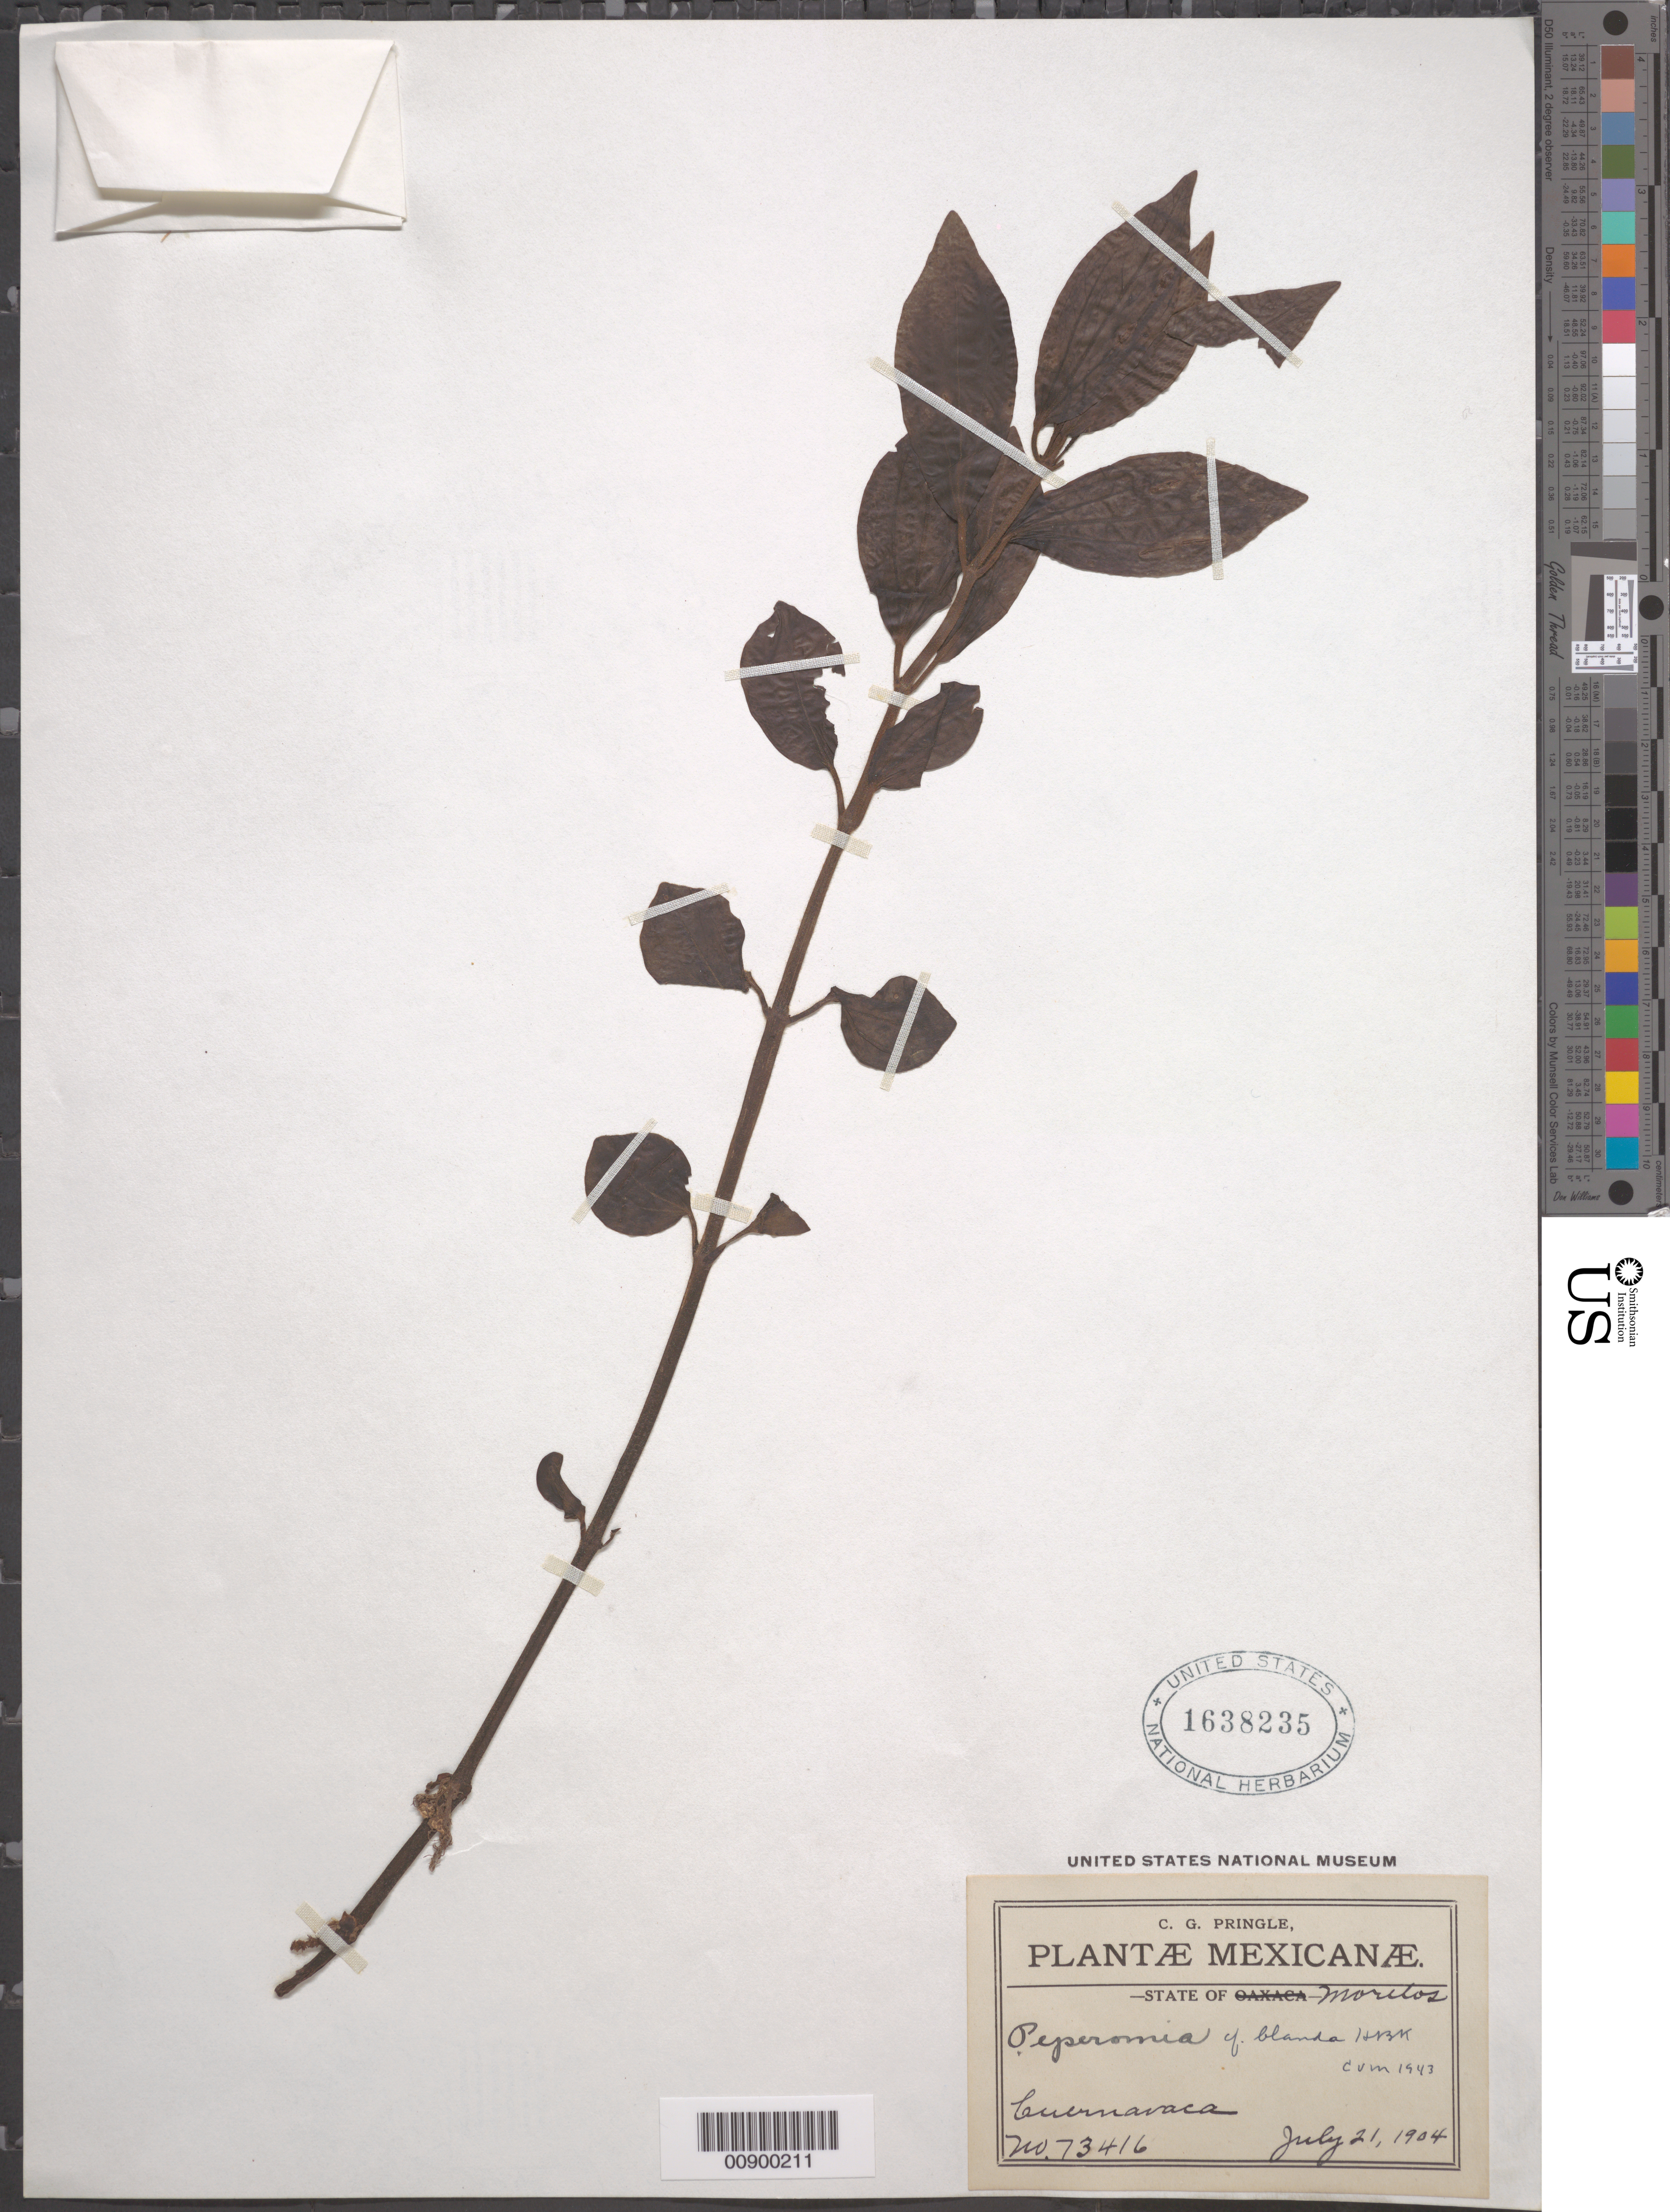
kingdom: Plantae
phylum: Tracheophyta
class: Magnoliopsida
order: Piperales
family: Piperaceae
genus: Peperomia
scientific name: Peperomia blanda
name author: (Jacq.) Kunth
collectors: C. G. Pringle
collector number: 73416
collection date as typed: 21 Jul 1904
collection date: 1904-07-21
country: Mexico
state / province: Morelos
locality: Cuernavaca, Morelos.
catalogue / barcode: US 1638235